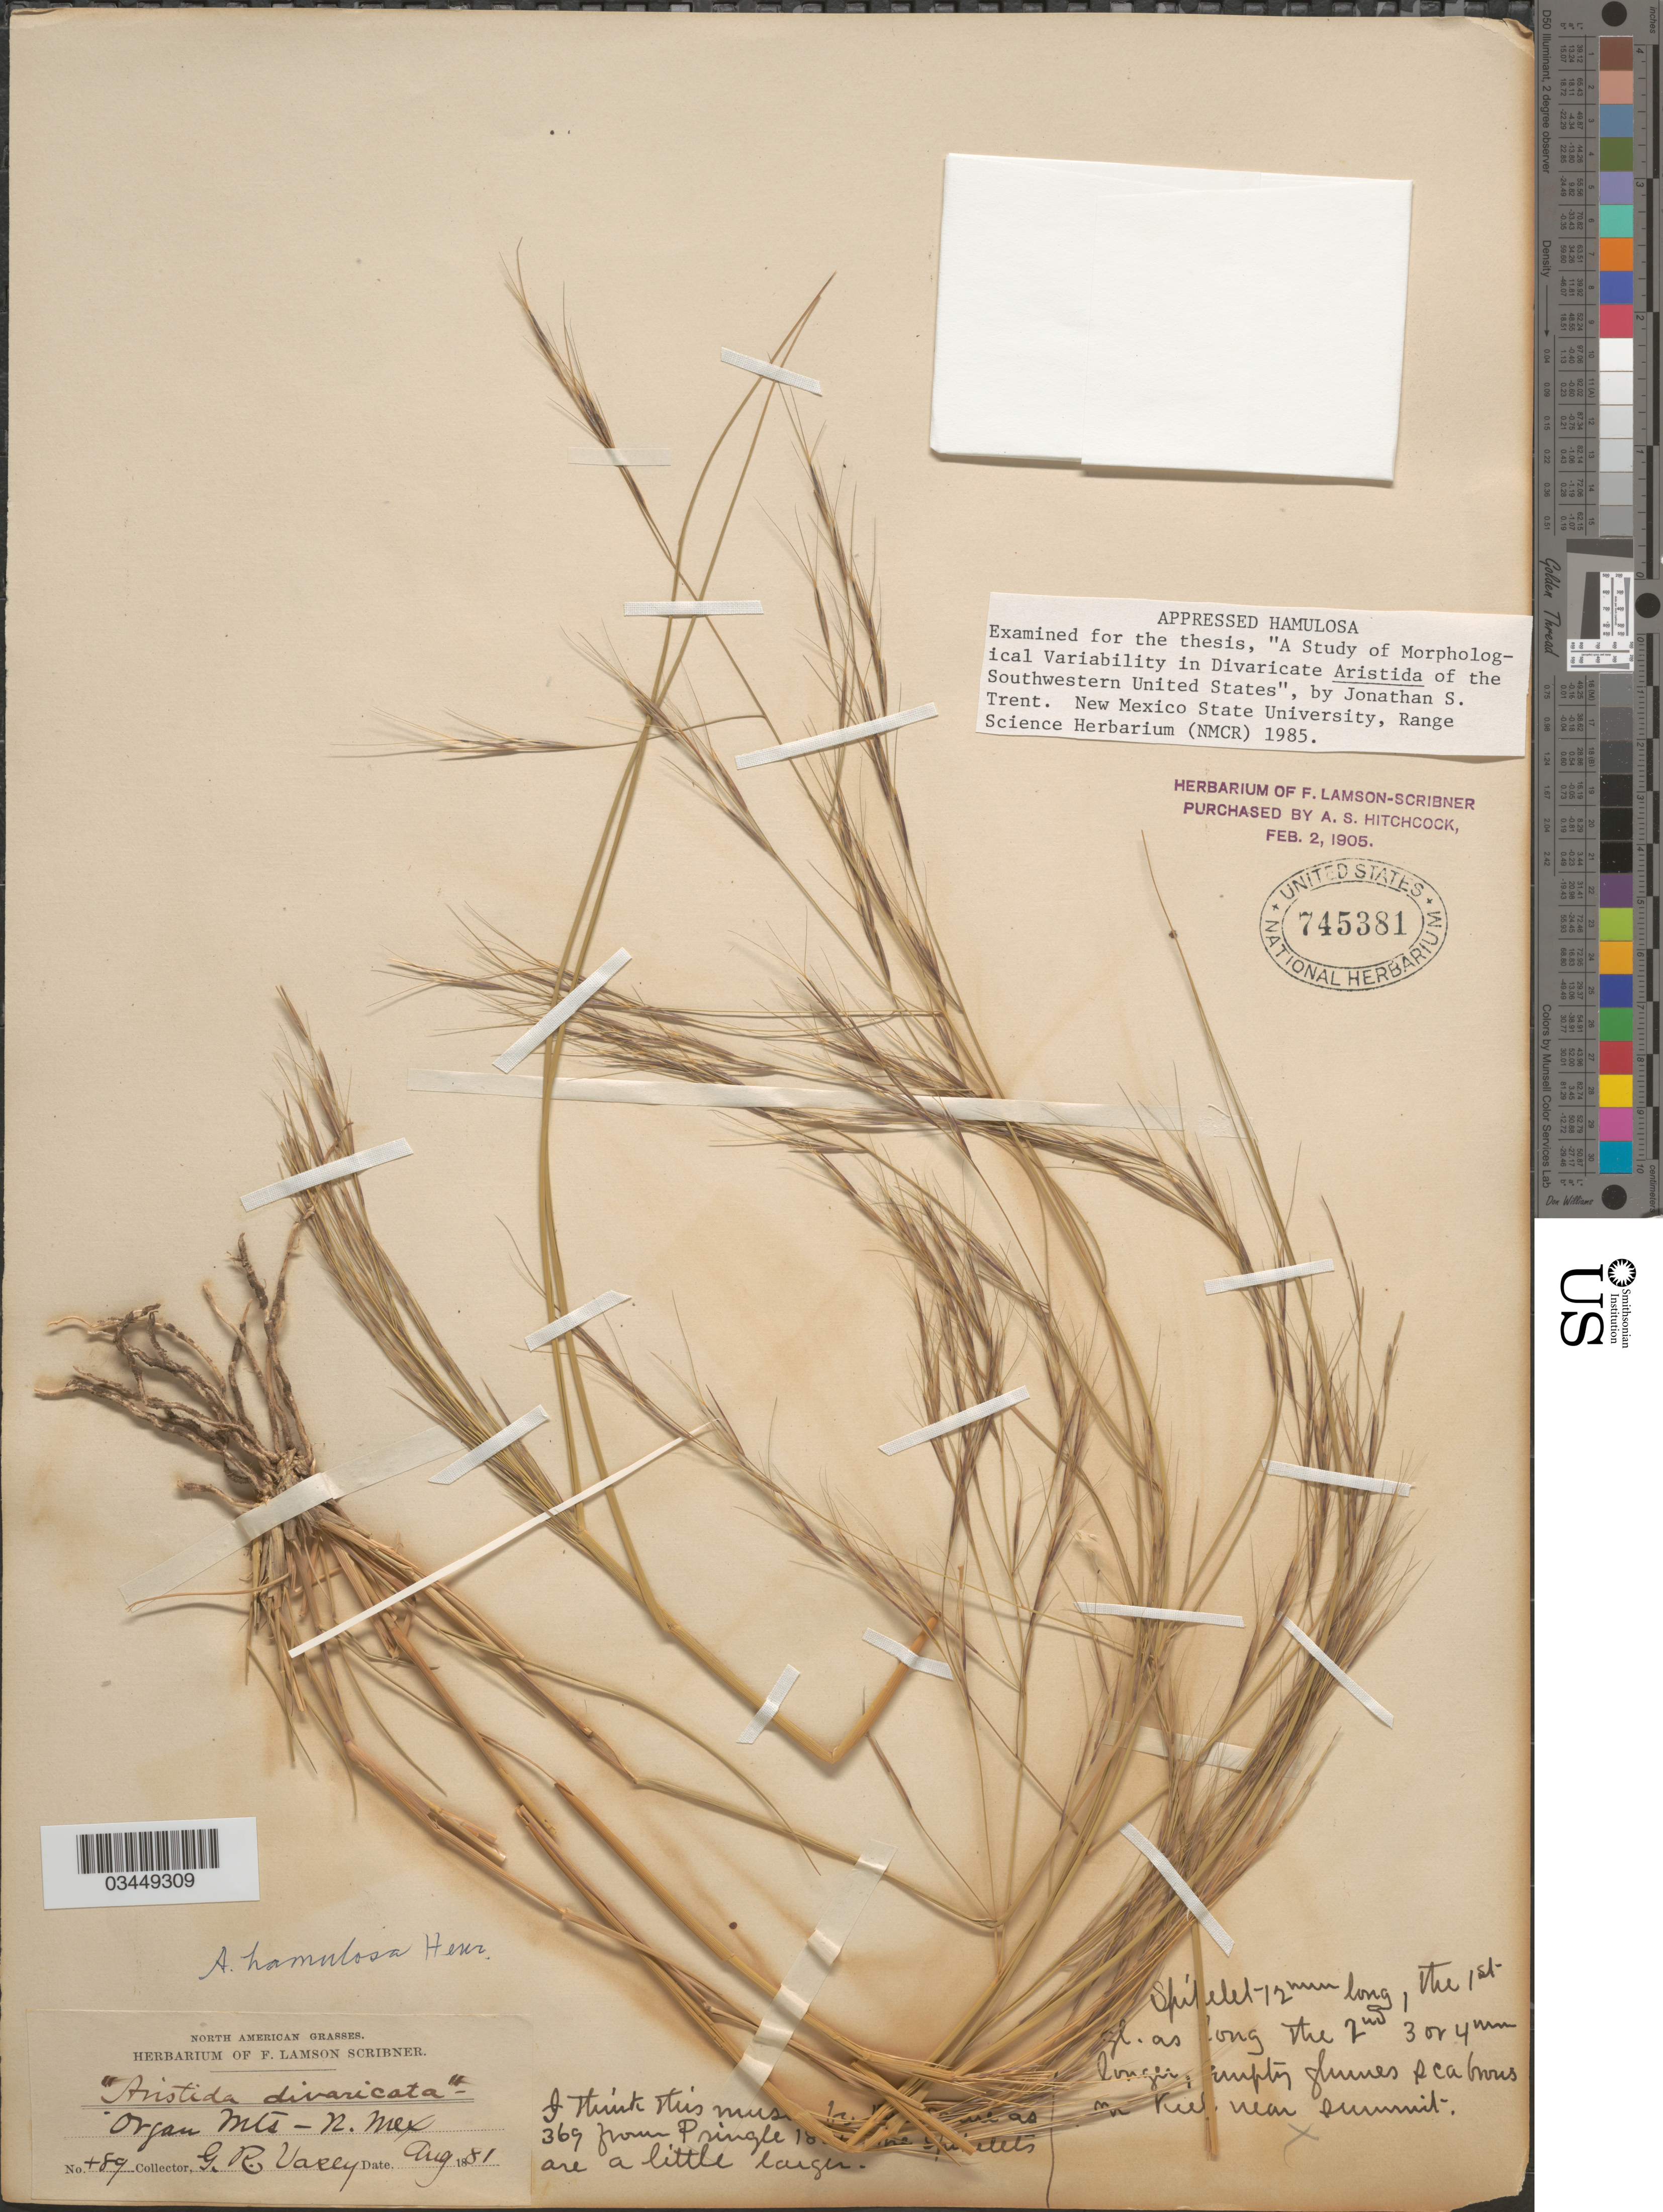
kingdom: Plantae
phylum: Tracheophyta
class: Liliopsida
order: Poales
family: Poaceae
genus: Aristida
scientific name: Aristida hamulosa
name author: Henr.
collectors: G. R. Vasey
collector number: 489*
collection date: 1881-08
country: United States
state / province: New Mexico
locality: Organ Mts.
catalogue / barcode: US 745381